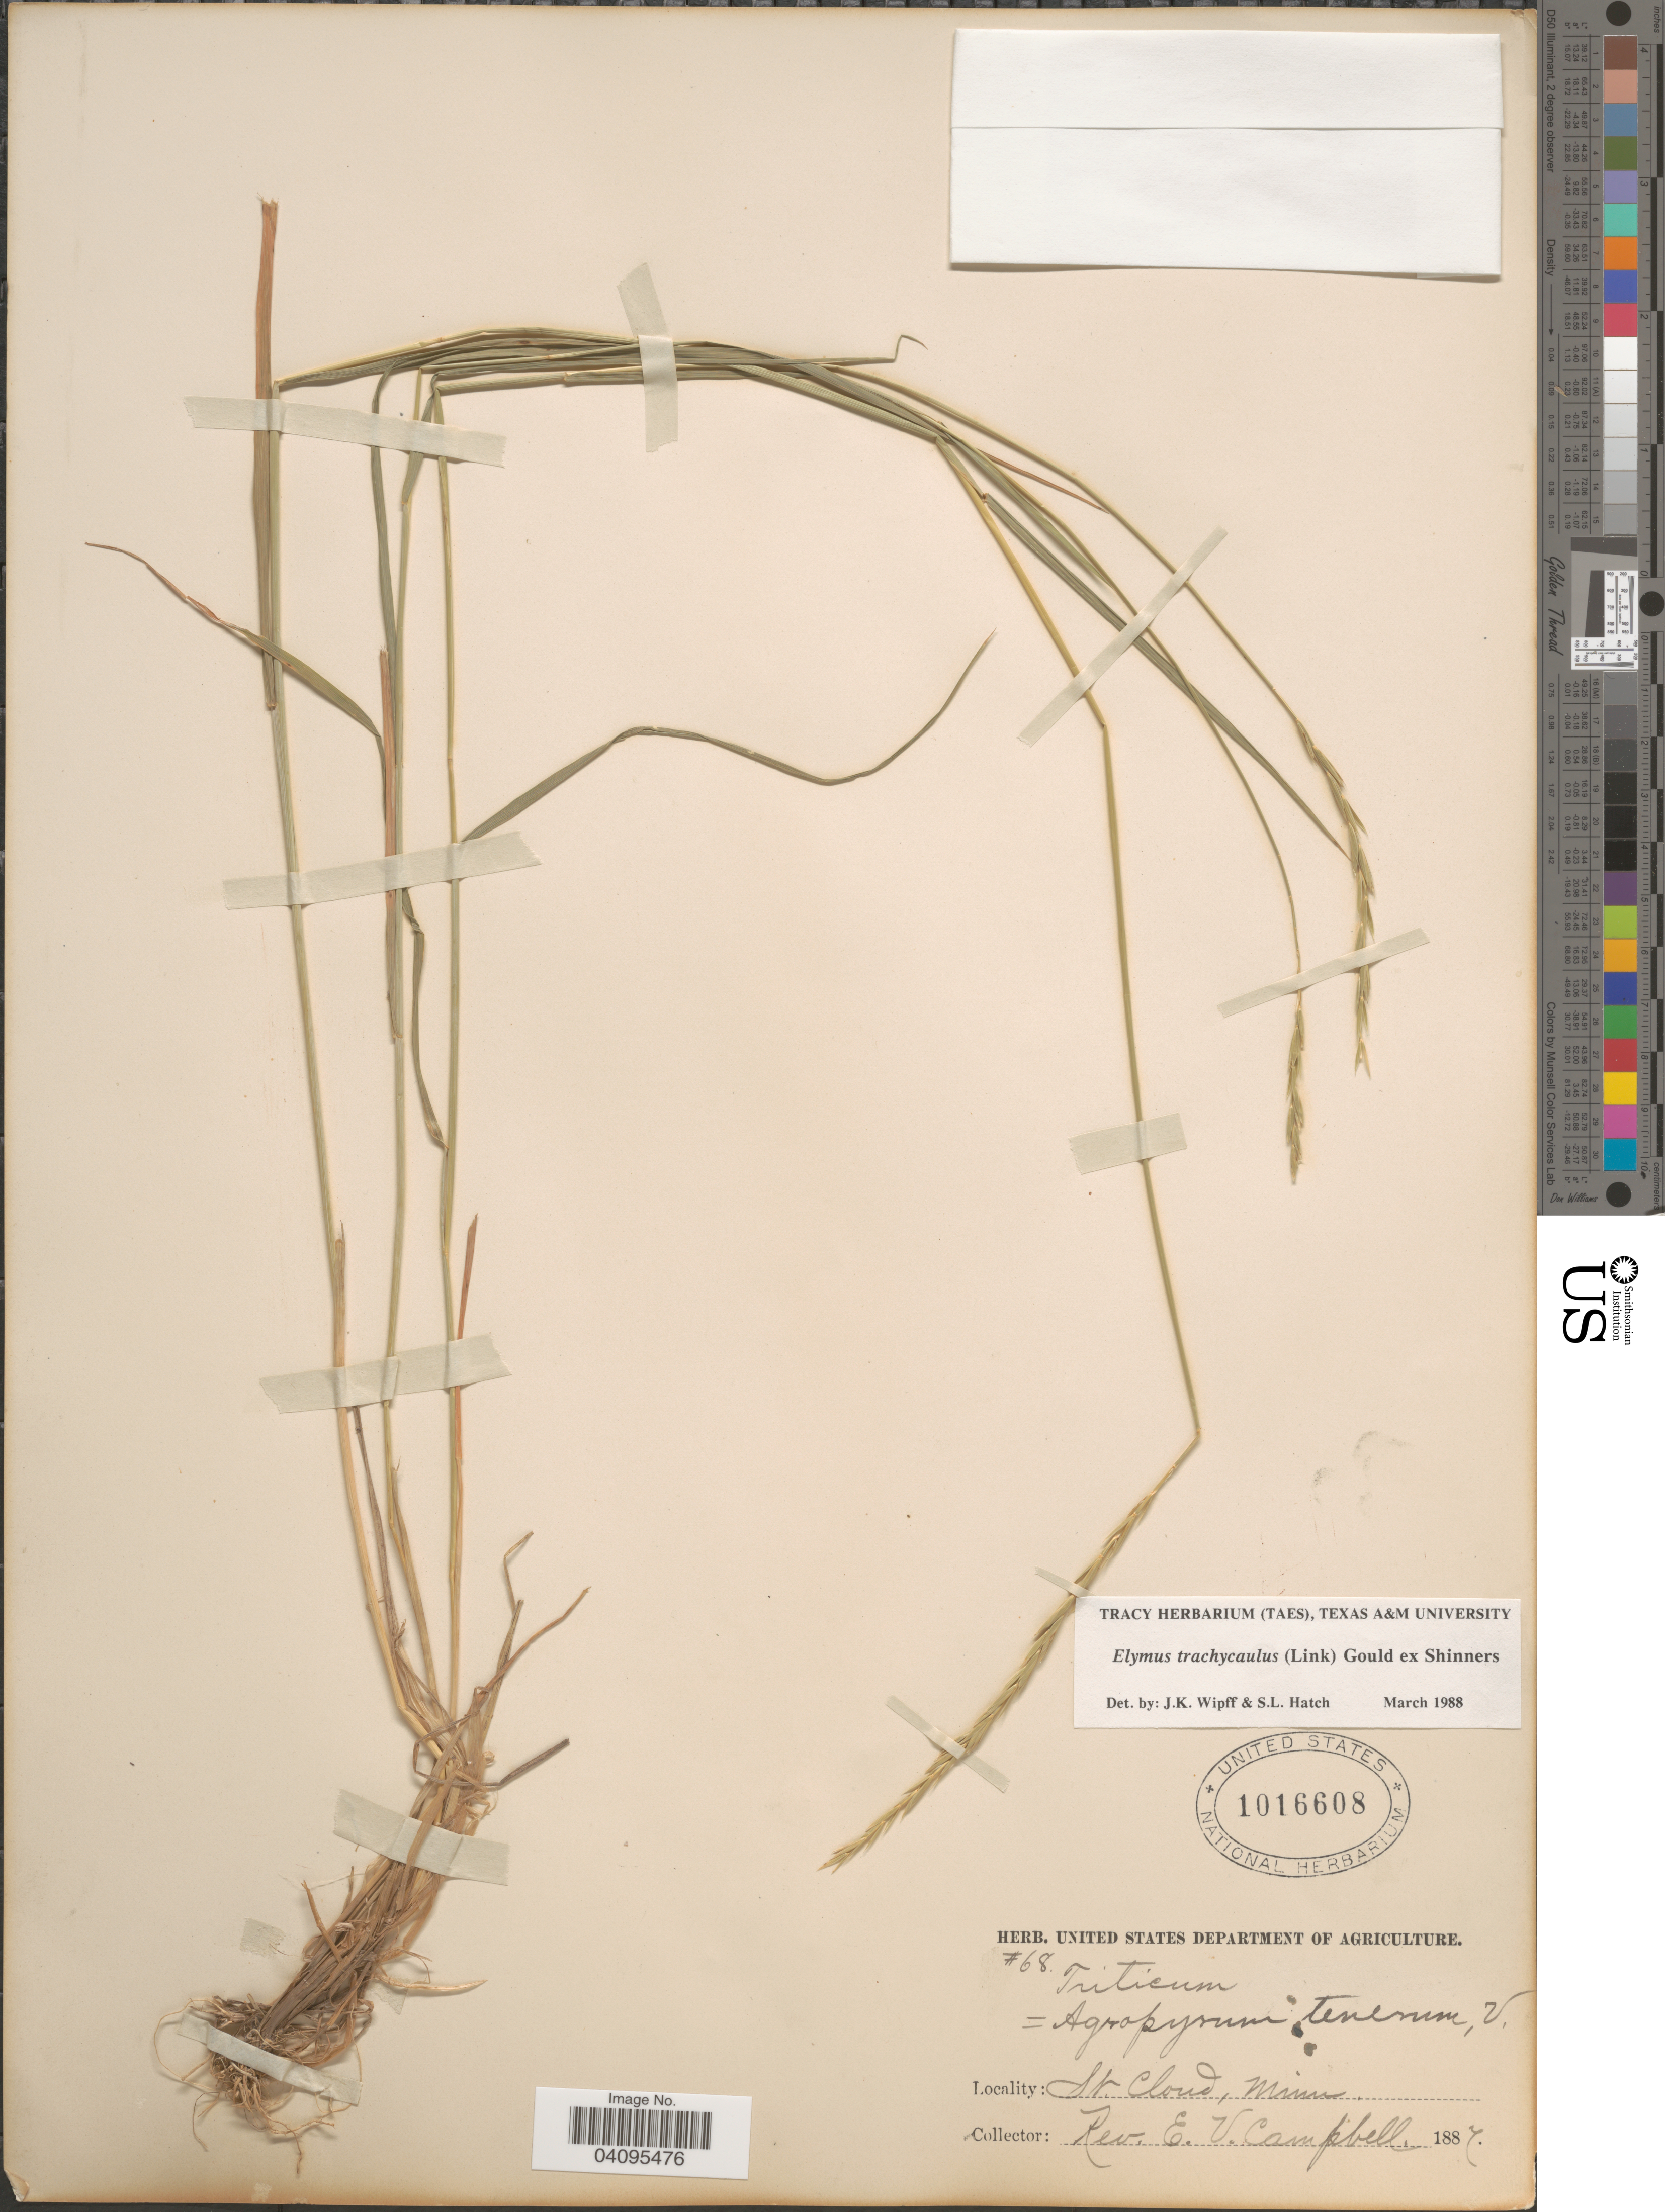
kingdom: Plantae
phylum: Tracheophyta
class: Liliopsida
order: Poales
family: Poaceae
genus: Elymus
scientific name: Elymus trachycaulus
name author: (Link) Gould ex Shinners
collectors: E. Campbell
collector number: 68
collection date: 1887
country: United States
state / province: Minnesota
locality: St Cloud.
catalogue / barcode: US 1016608